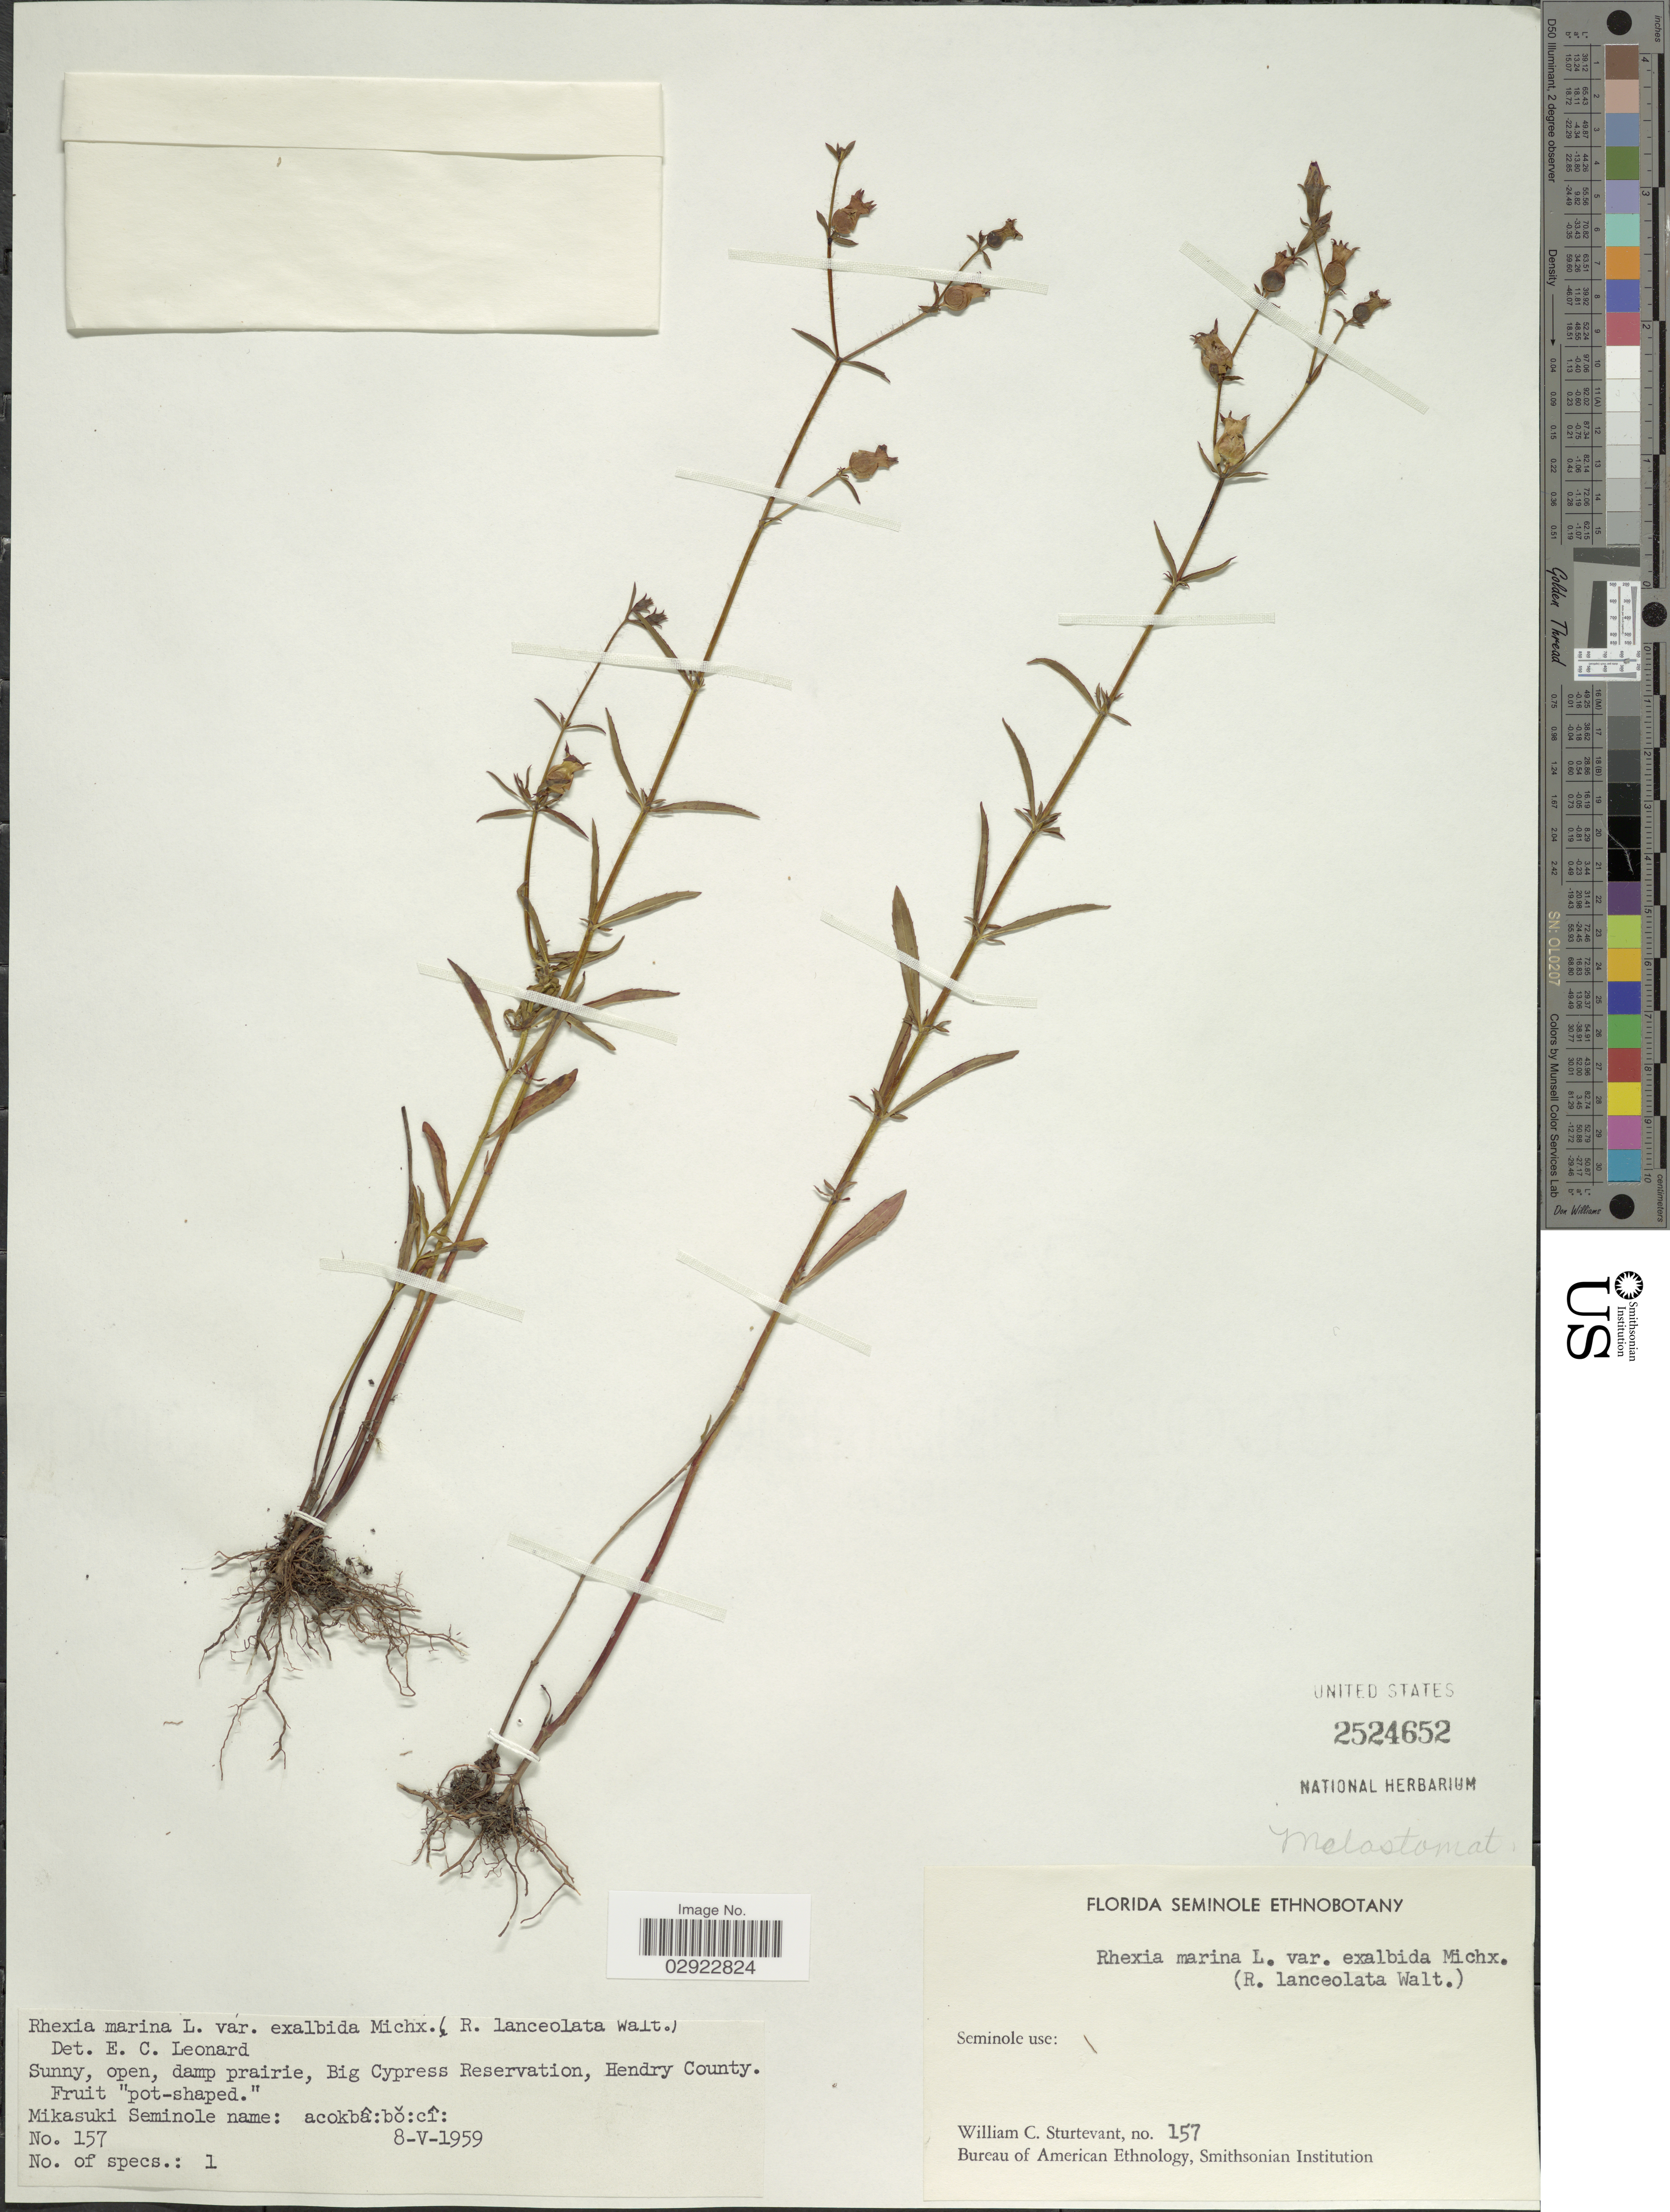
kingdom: Plantae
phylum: Tracheophyta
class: Magnoliopsida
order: Myrtales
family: Melastomataceae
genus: Rhexia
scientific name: Rhexia mariana var. exalbida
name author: Michx.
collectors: W. Sturtevant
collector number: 157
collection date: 1959-05-08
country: United States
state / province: Florida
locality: Big Cypress Reservation, Hendry County.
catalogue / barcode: US 2524652